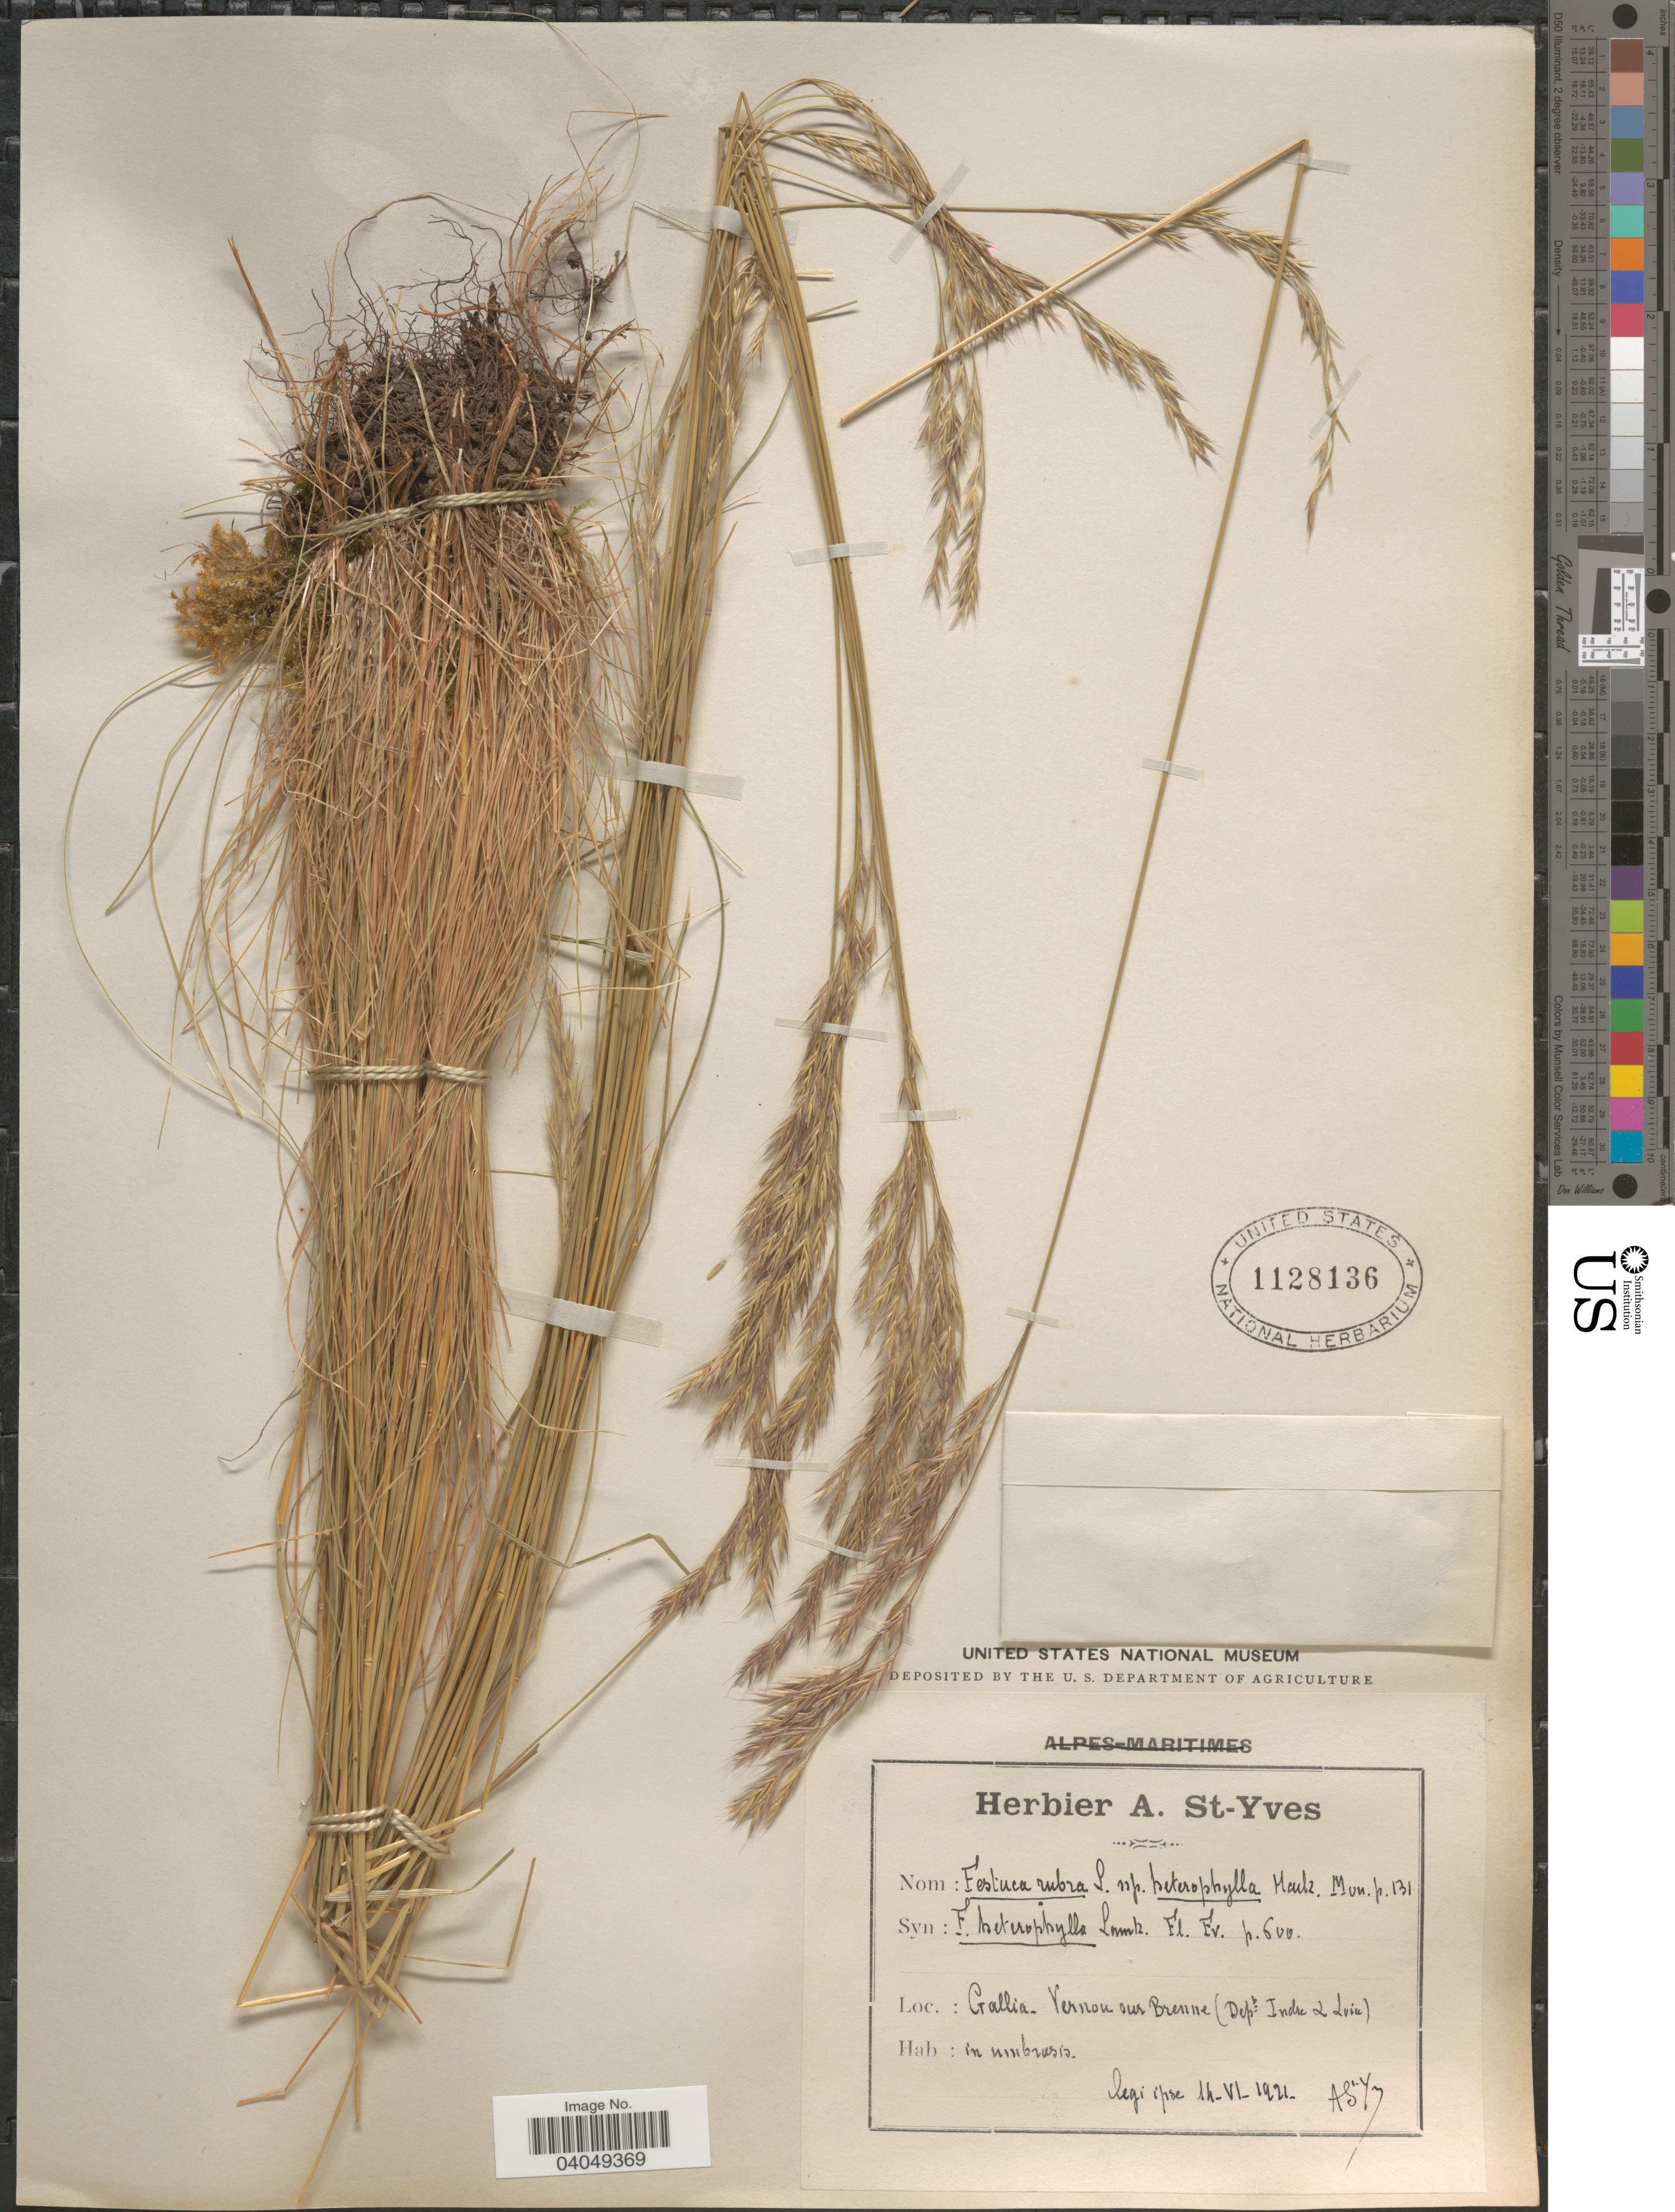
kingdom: Plantae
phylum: Tracheophyta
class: Liliopsida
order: Poales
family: Poaceae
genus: Festuca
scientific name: Festuca heterophylla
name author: Lam.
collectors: A. Saint-Yves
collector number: AS77*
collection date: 1921-06-14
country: France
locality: Gallia. Vernon sur Brenne (Dept. Indre & Lviu). [interpreted]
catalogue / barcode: US 1128136